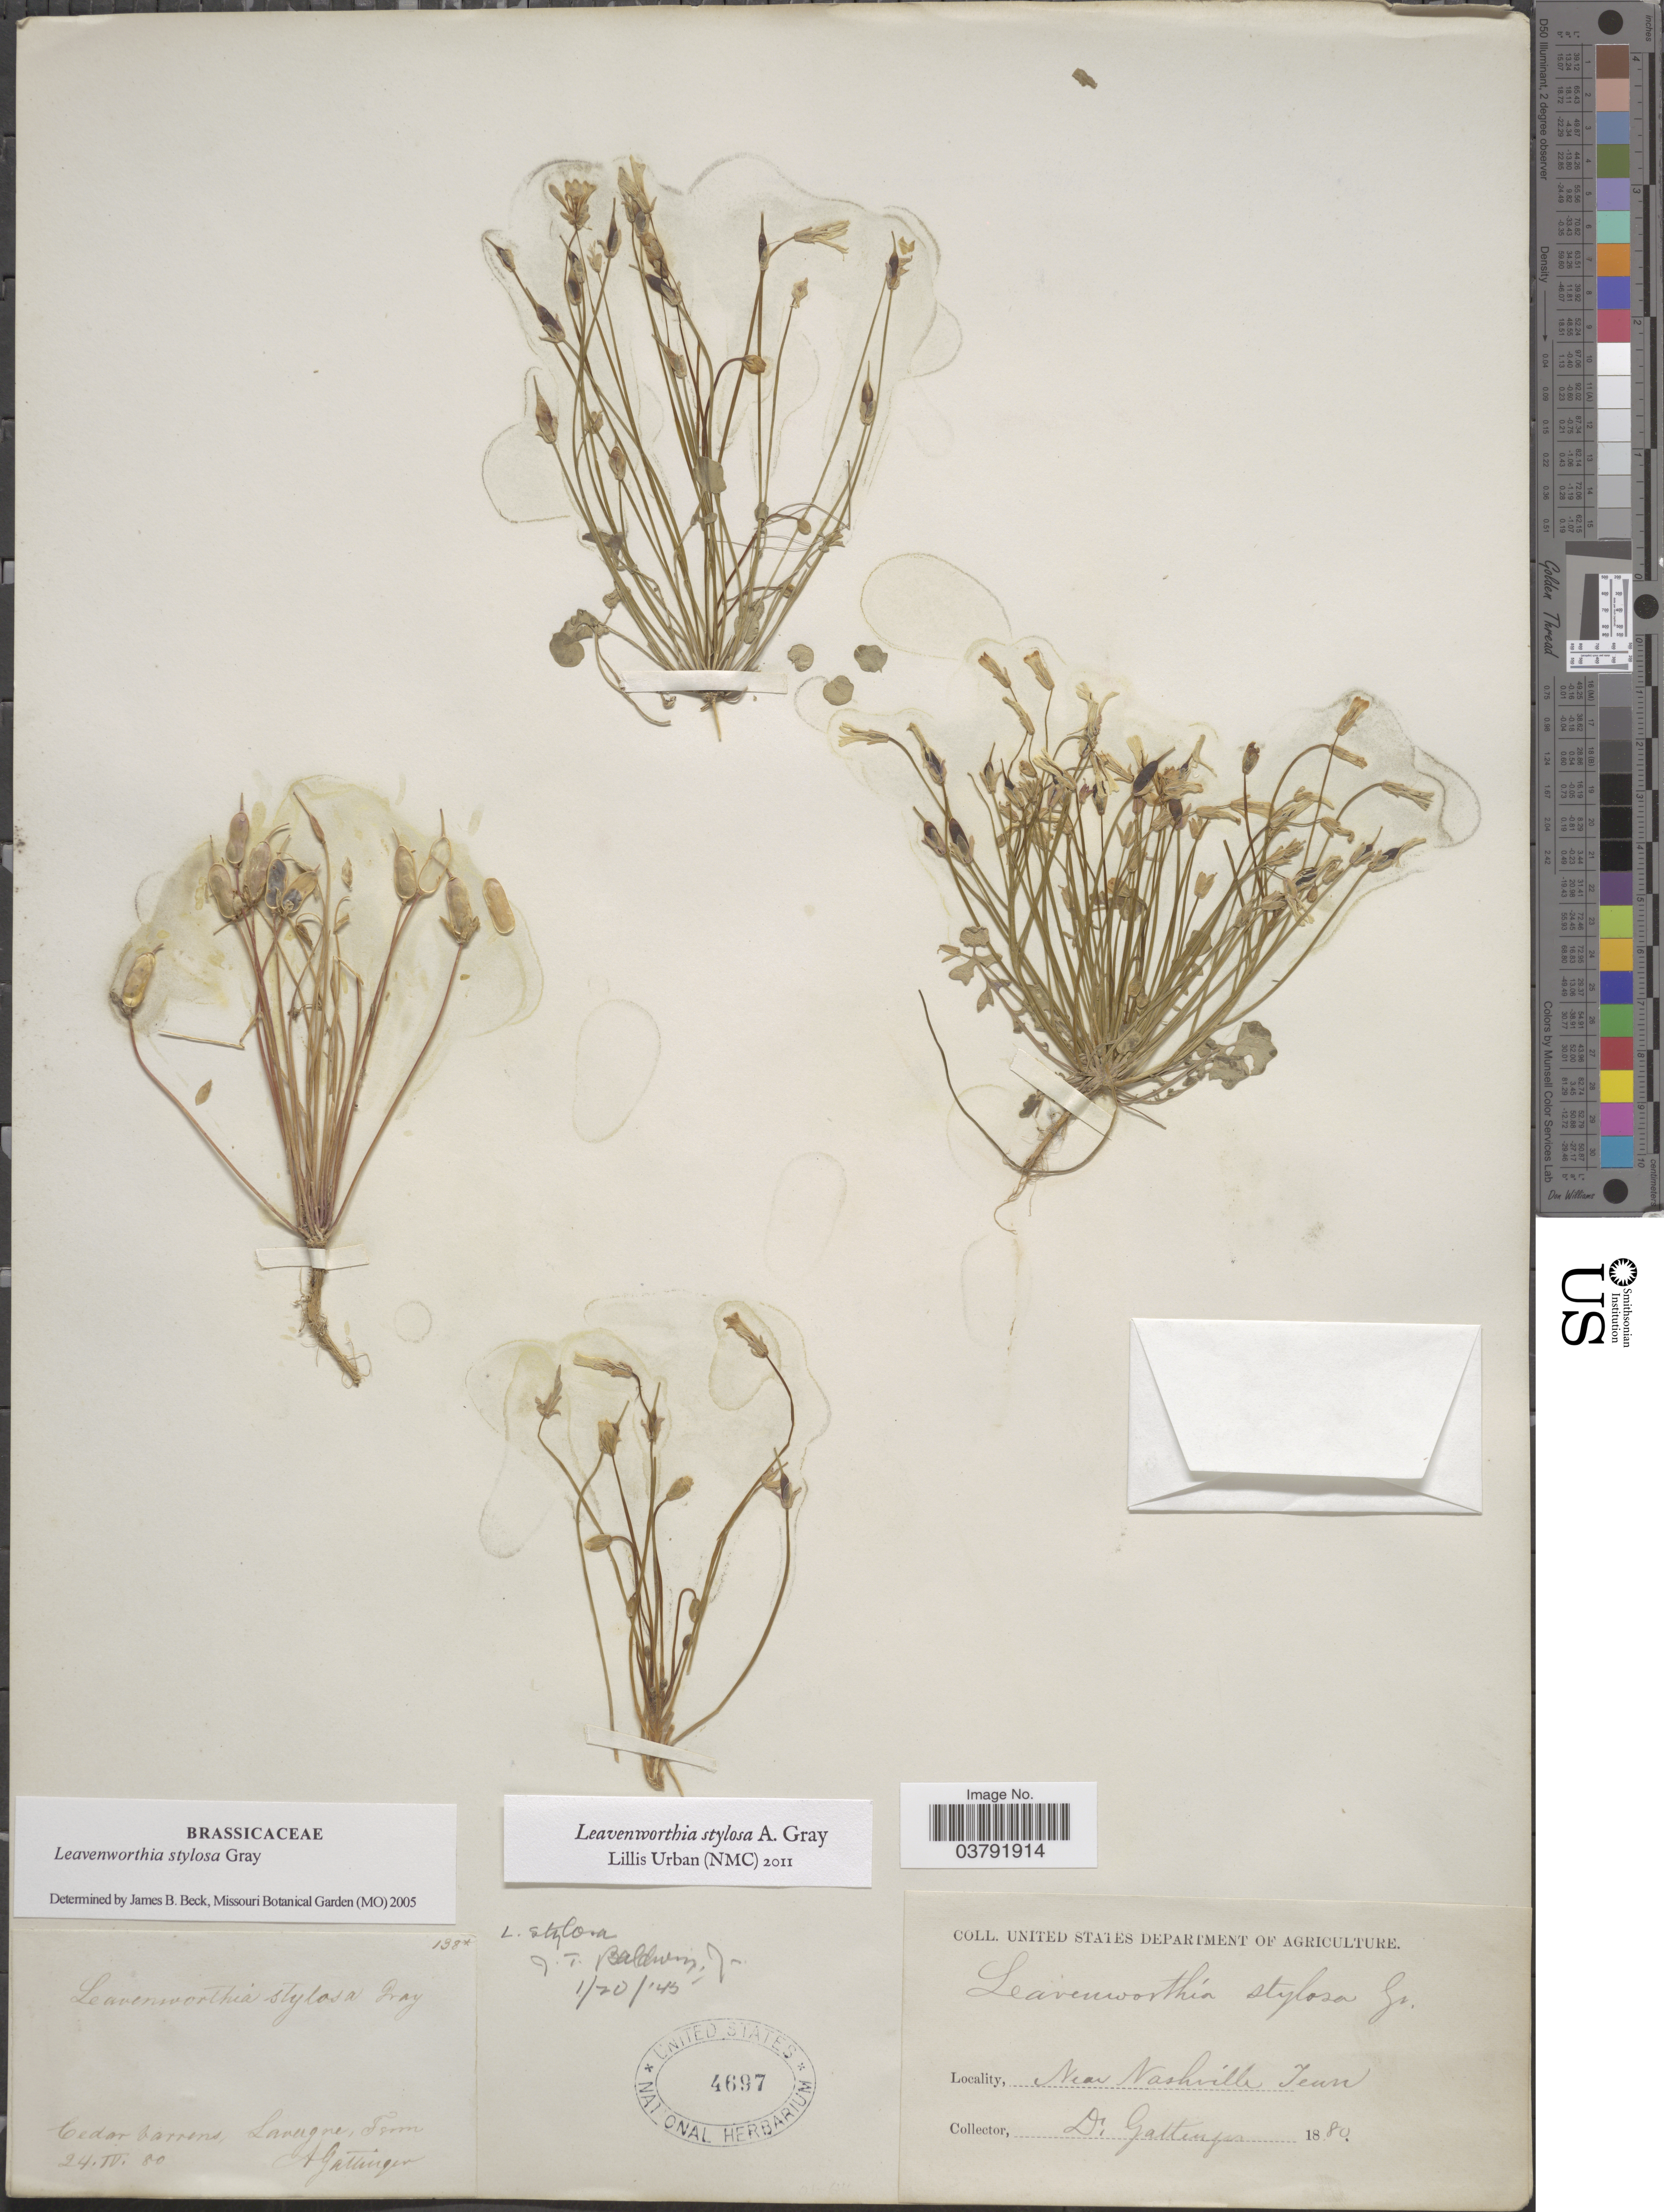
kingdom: Plantae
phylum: Tracheophyta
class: Magnoliopsida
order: Brassicales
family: Brassicaceae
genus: Leavenworthia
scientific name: Leavenworthia stylosa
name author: A. Gray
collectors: A. Gattinger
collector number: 138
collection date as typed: Transcribed d/m/y: 24/4/80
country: United States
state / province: Tennessee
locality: Cedar barrens, Lavergne. Near Nashville.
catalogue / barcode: US 4697